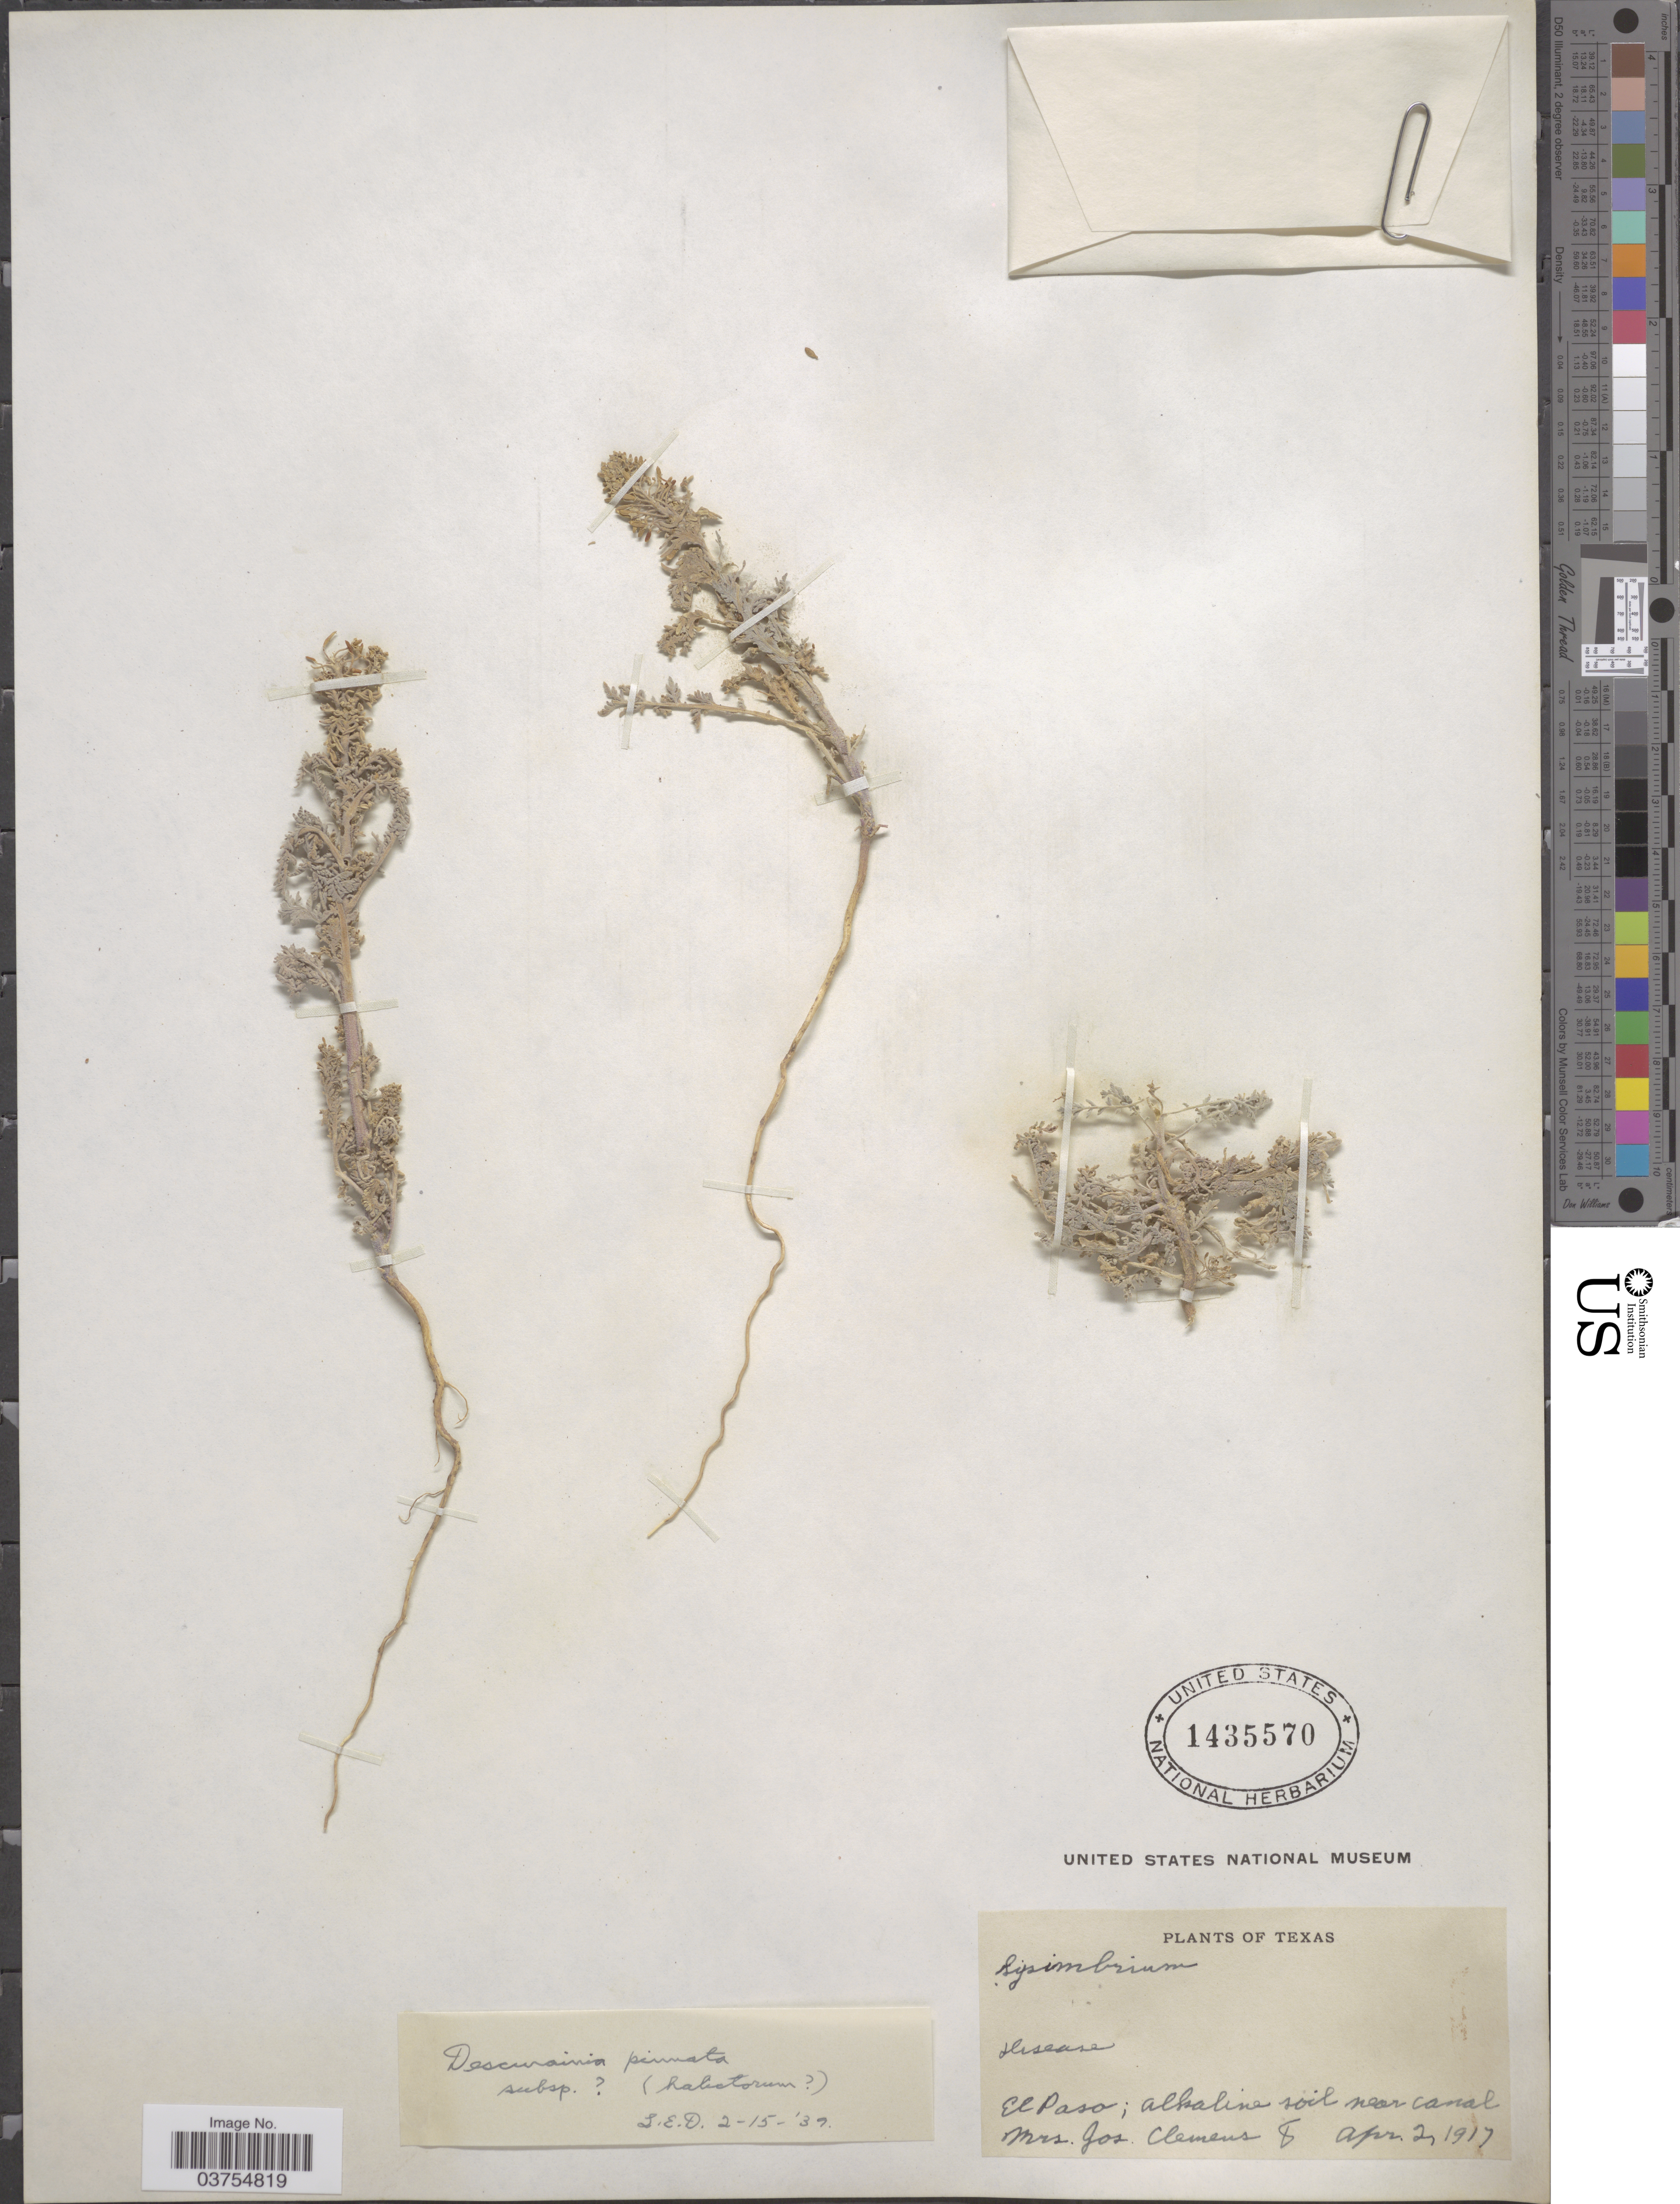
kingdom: Plantae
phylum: Tracheophyta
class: Magnoliopsida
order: Brassicales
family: Brassicaceae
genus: Descurainia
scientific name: Descurainia pinnata subsp. halictorum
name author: (Cockerell) Detling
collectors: J. Clemens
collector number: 8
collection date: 1917-04-02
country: United States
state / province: Texas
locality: El Paso; alkaline soil near canal.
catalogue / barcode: US 1435570